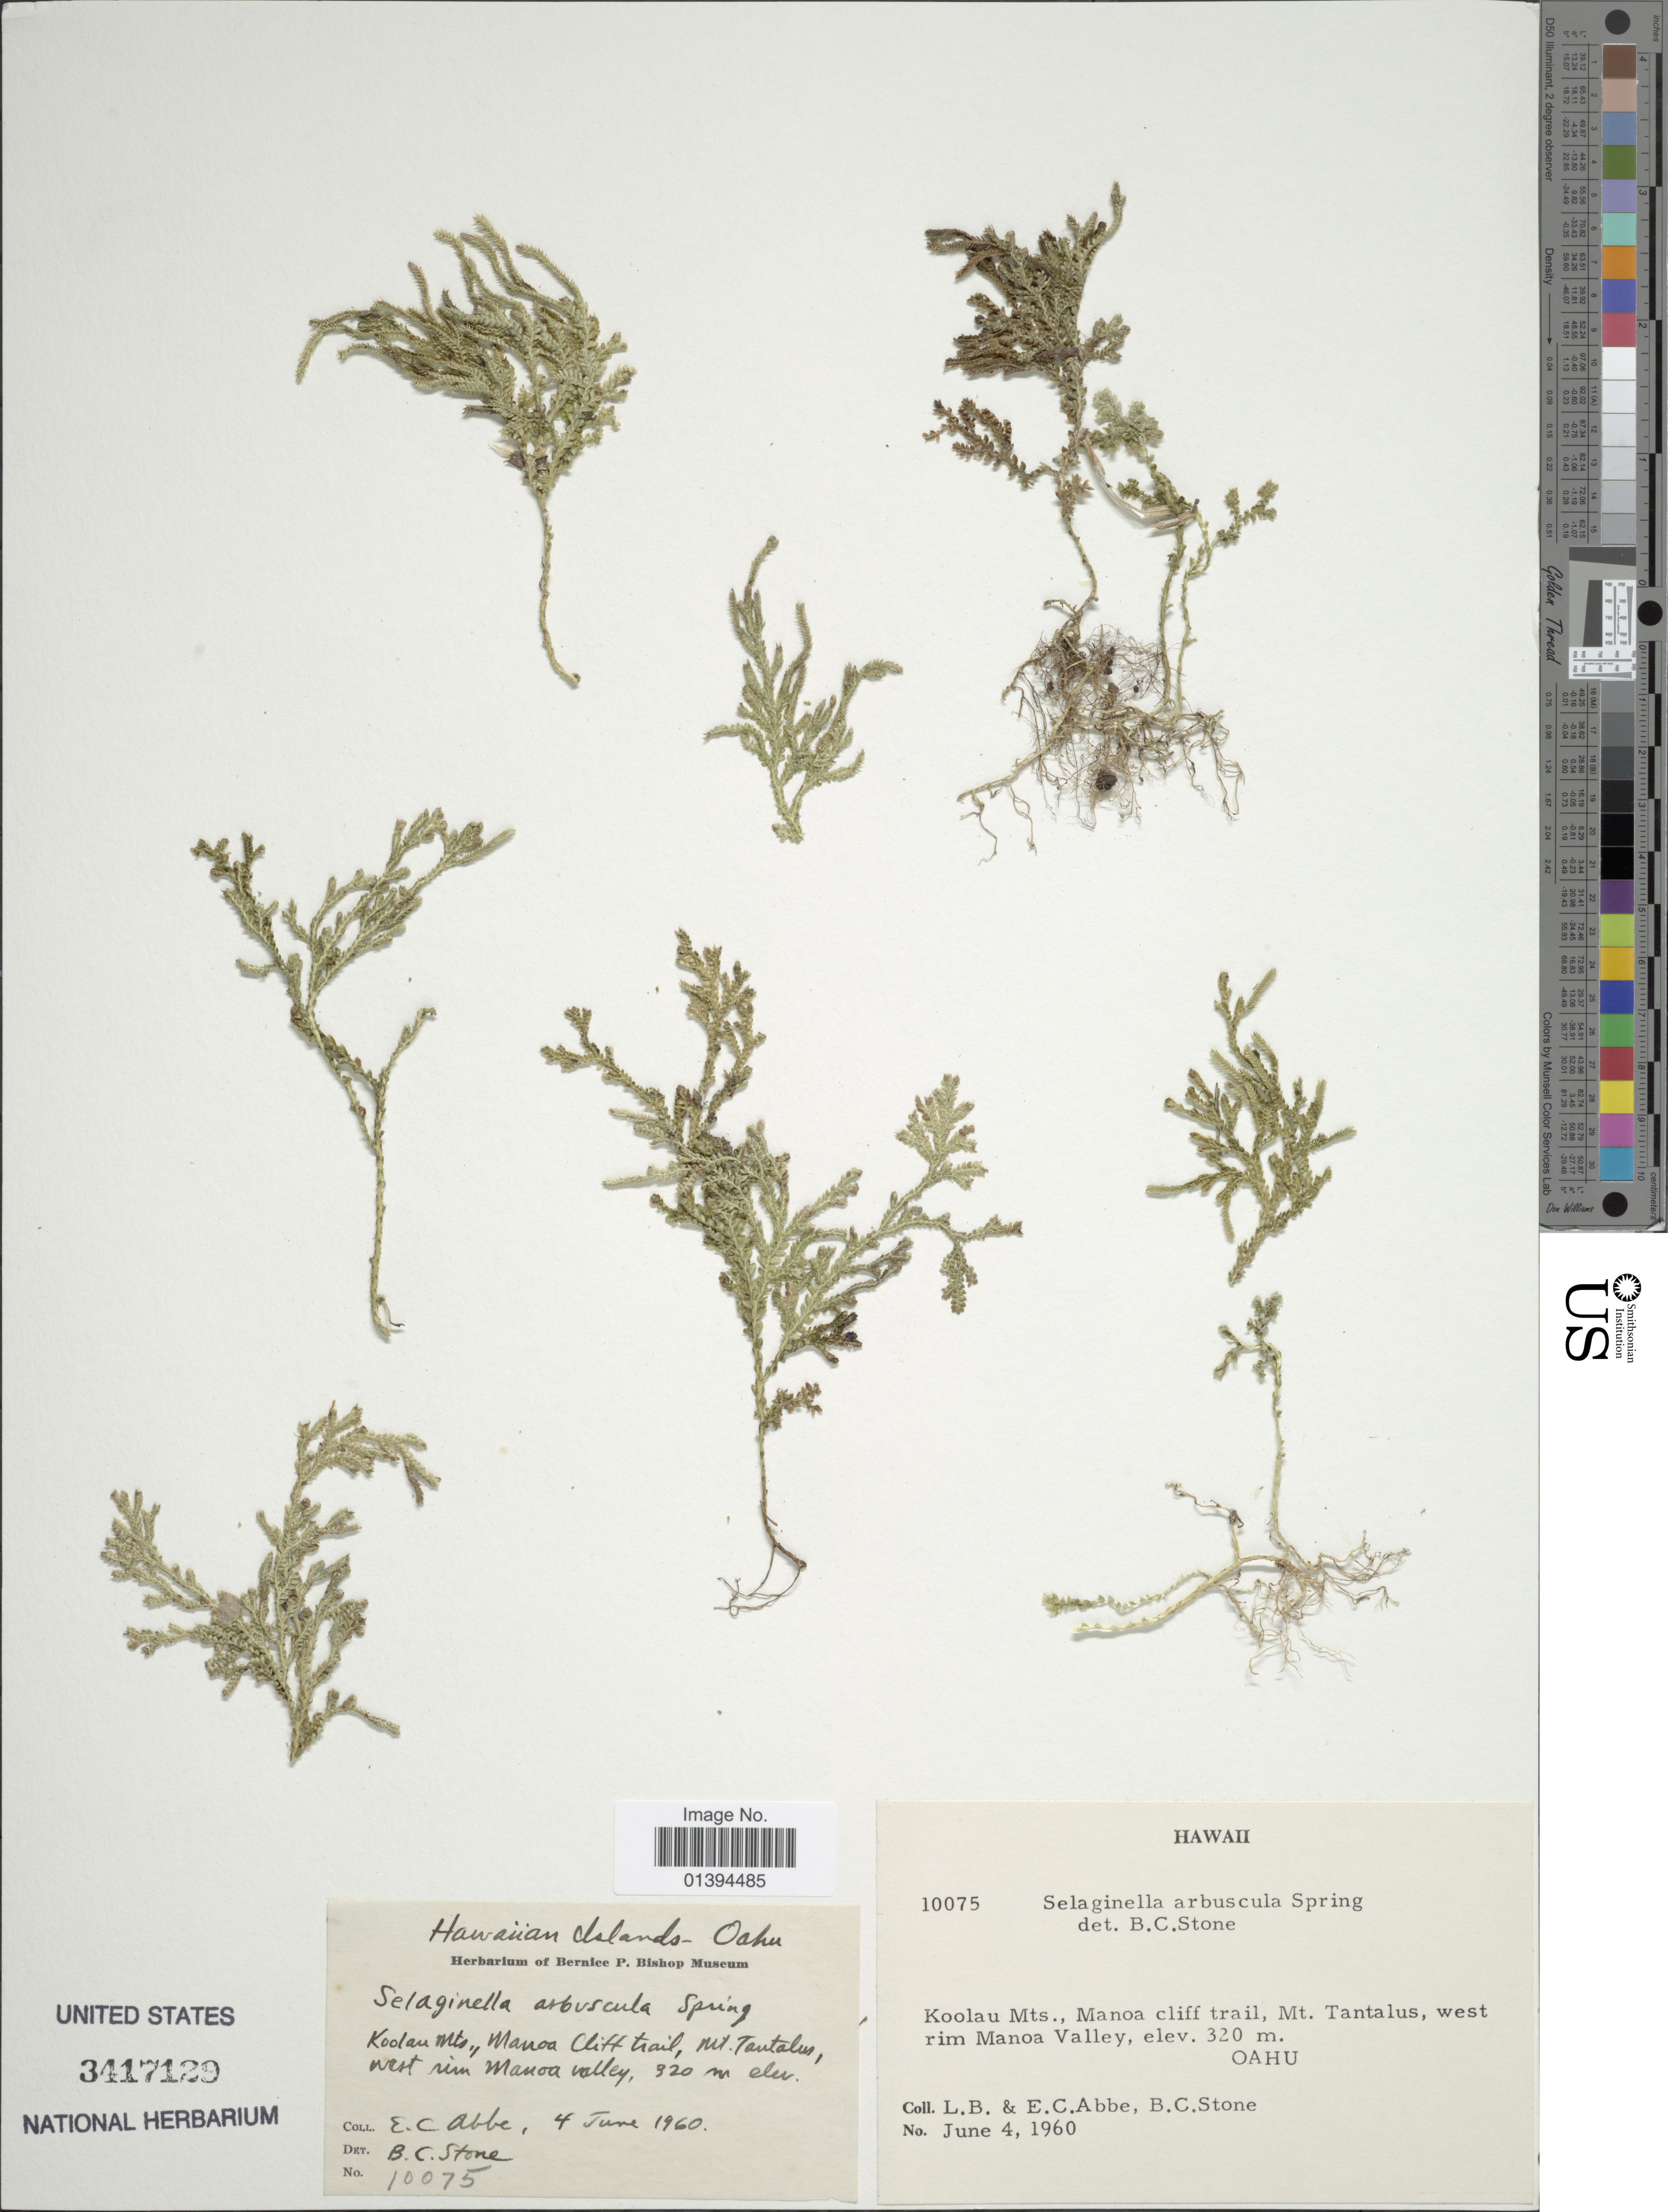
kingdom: Plantae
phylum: Tracheophyta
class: Lycopodiopsida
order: Selaginellales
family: Selaginellaceae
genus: Selaginella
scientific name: Selaginella arbuscula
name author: (Kualf.) Spring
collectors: L. B. Abbe, E. C. Abbe & B. C. Stone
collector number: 10075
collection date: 1960-06-04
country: United States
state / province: Hawaii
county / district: Honolulu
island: Oahu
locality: Koolau Mts., Manoa cliff trail, Mt. Tantalus, west rim Manoa Valley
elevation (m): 320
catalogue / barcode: US 3417129